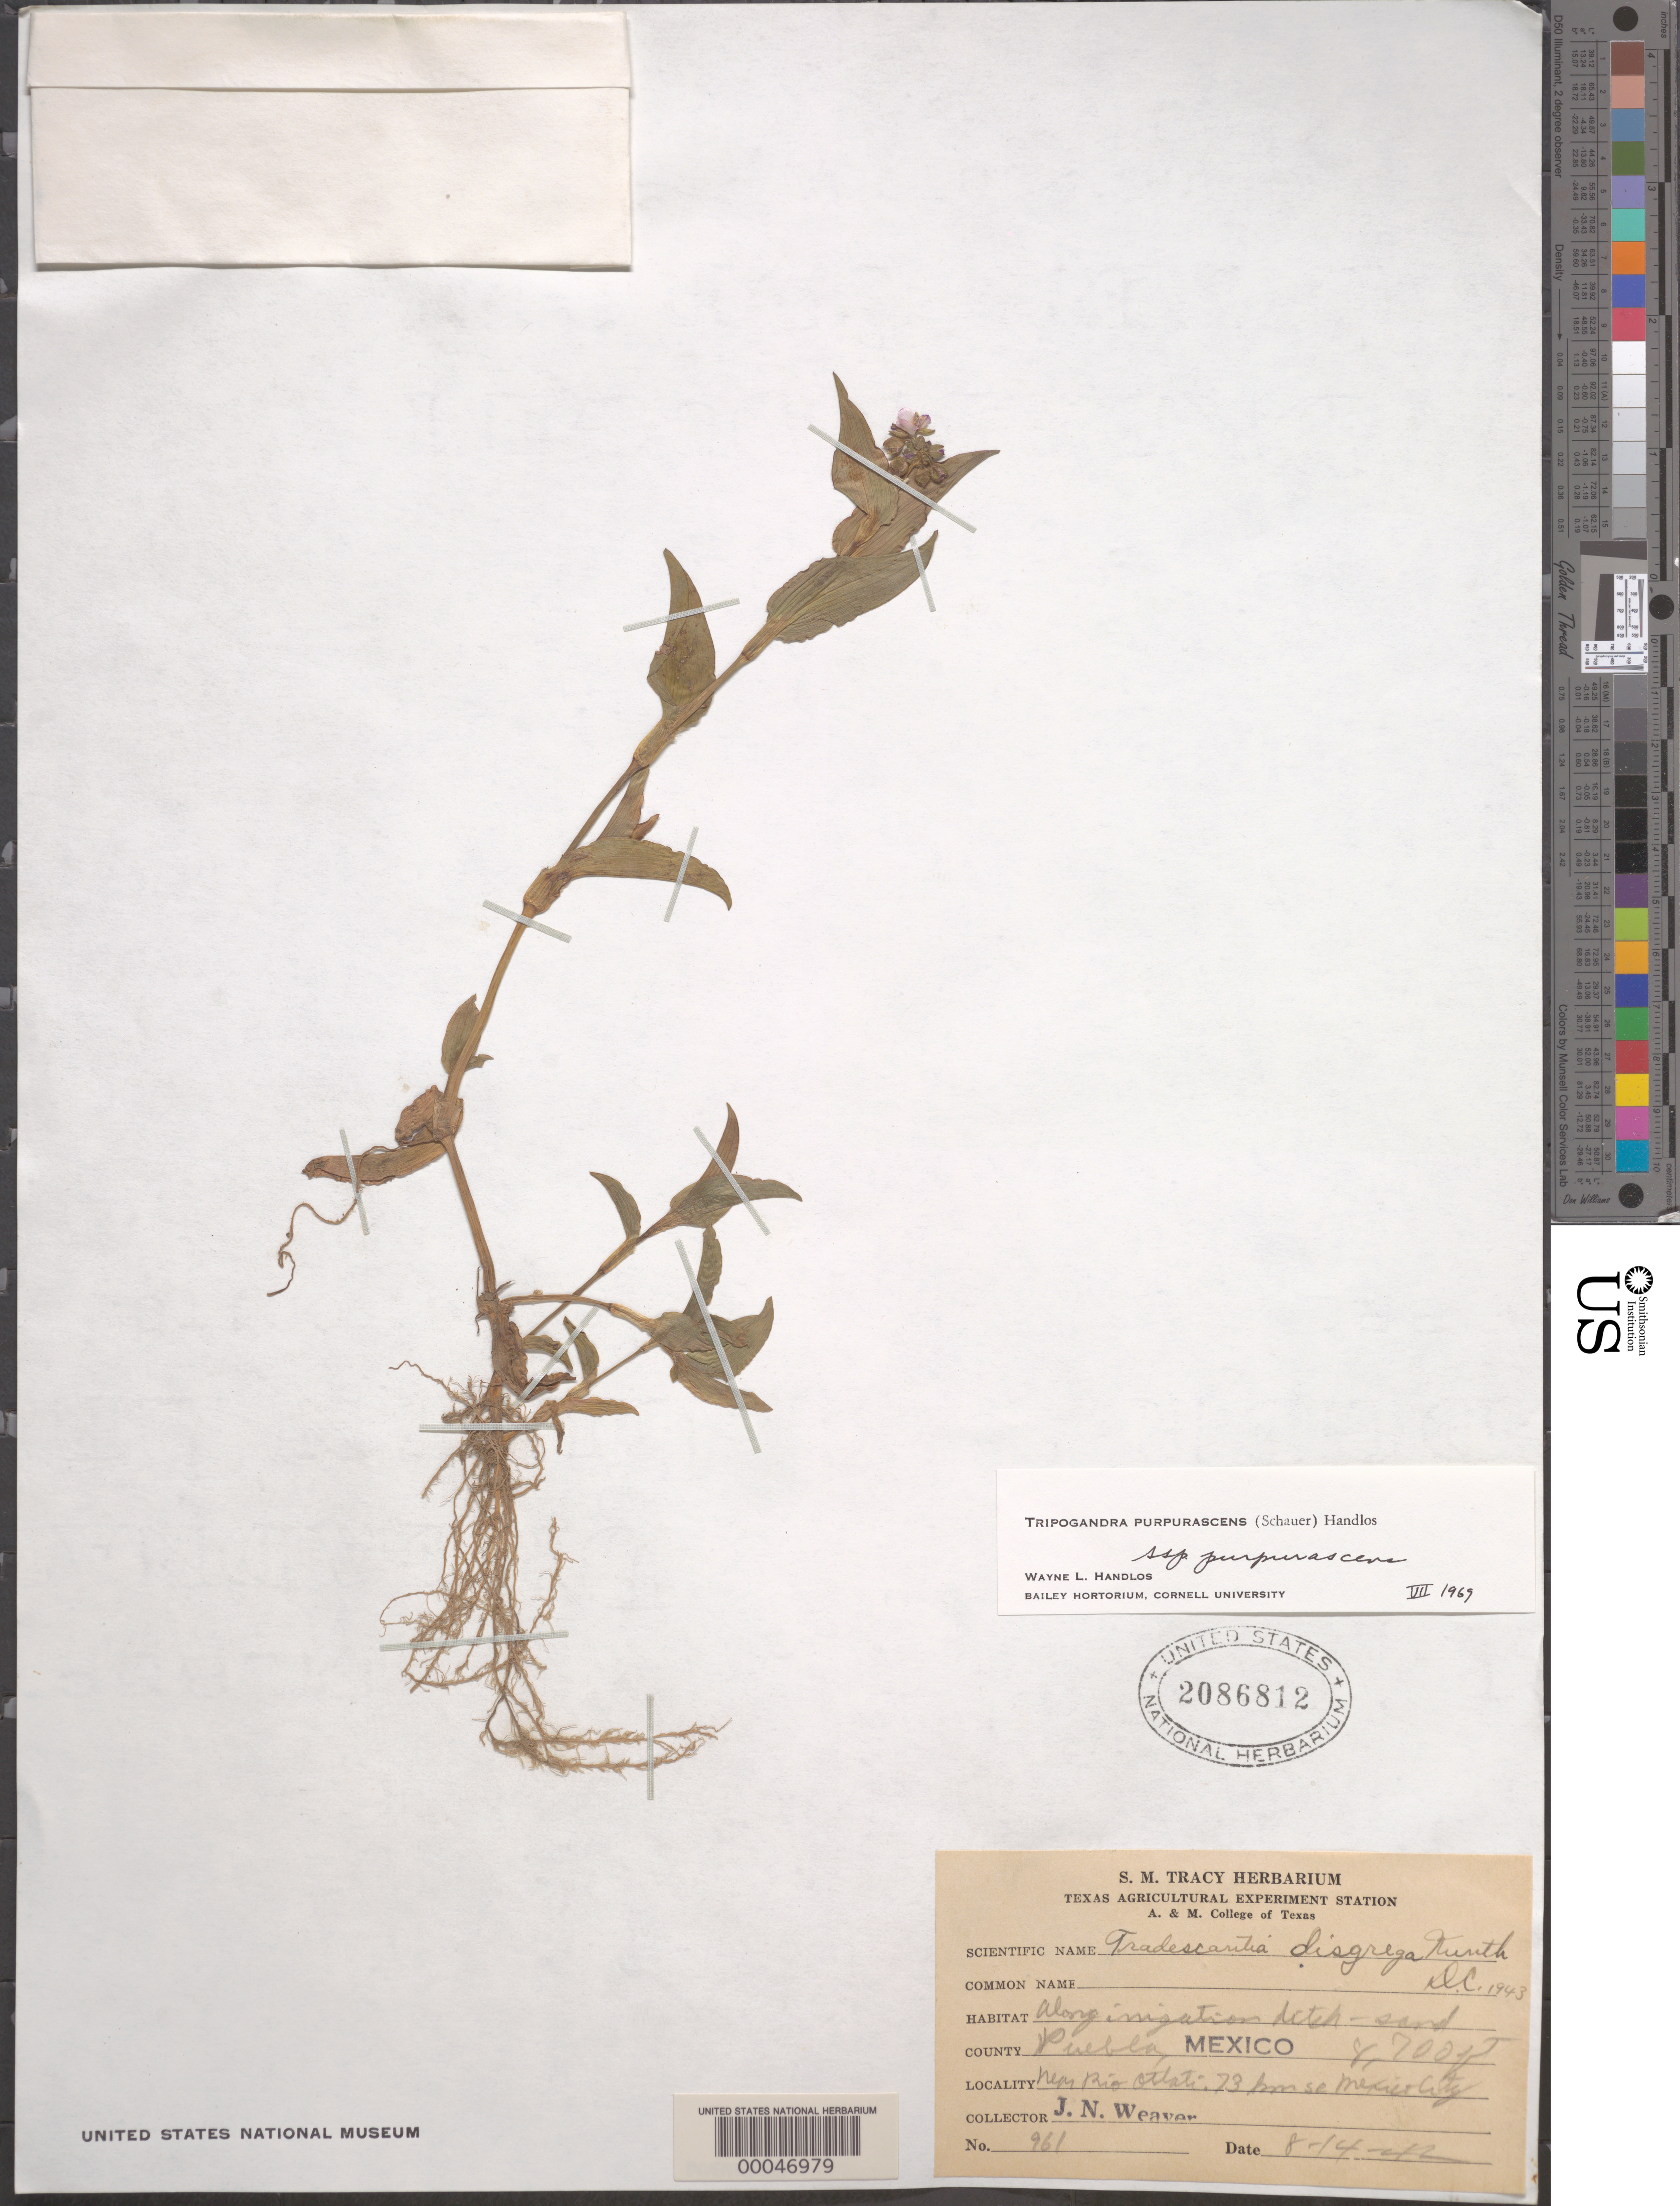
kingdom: Plantae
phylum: Tracheophyta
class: Liliopsida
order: Commelinales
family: Commelinaceae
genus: Tripogandra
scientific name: Tripogandra purpurascens subsp. purpurascens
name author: (S. Schauer) Handlos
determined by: Handlos, W. L.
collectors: J. N. Weaver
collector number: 961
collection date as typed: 04 Aug 1942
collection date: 1942-08-04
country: Mexico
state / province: Puebla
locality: Near rio otlati, SE of Mexico City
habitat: Sandy irragation ditch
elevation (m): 2654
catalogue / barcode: US 2086812